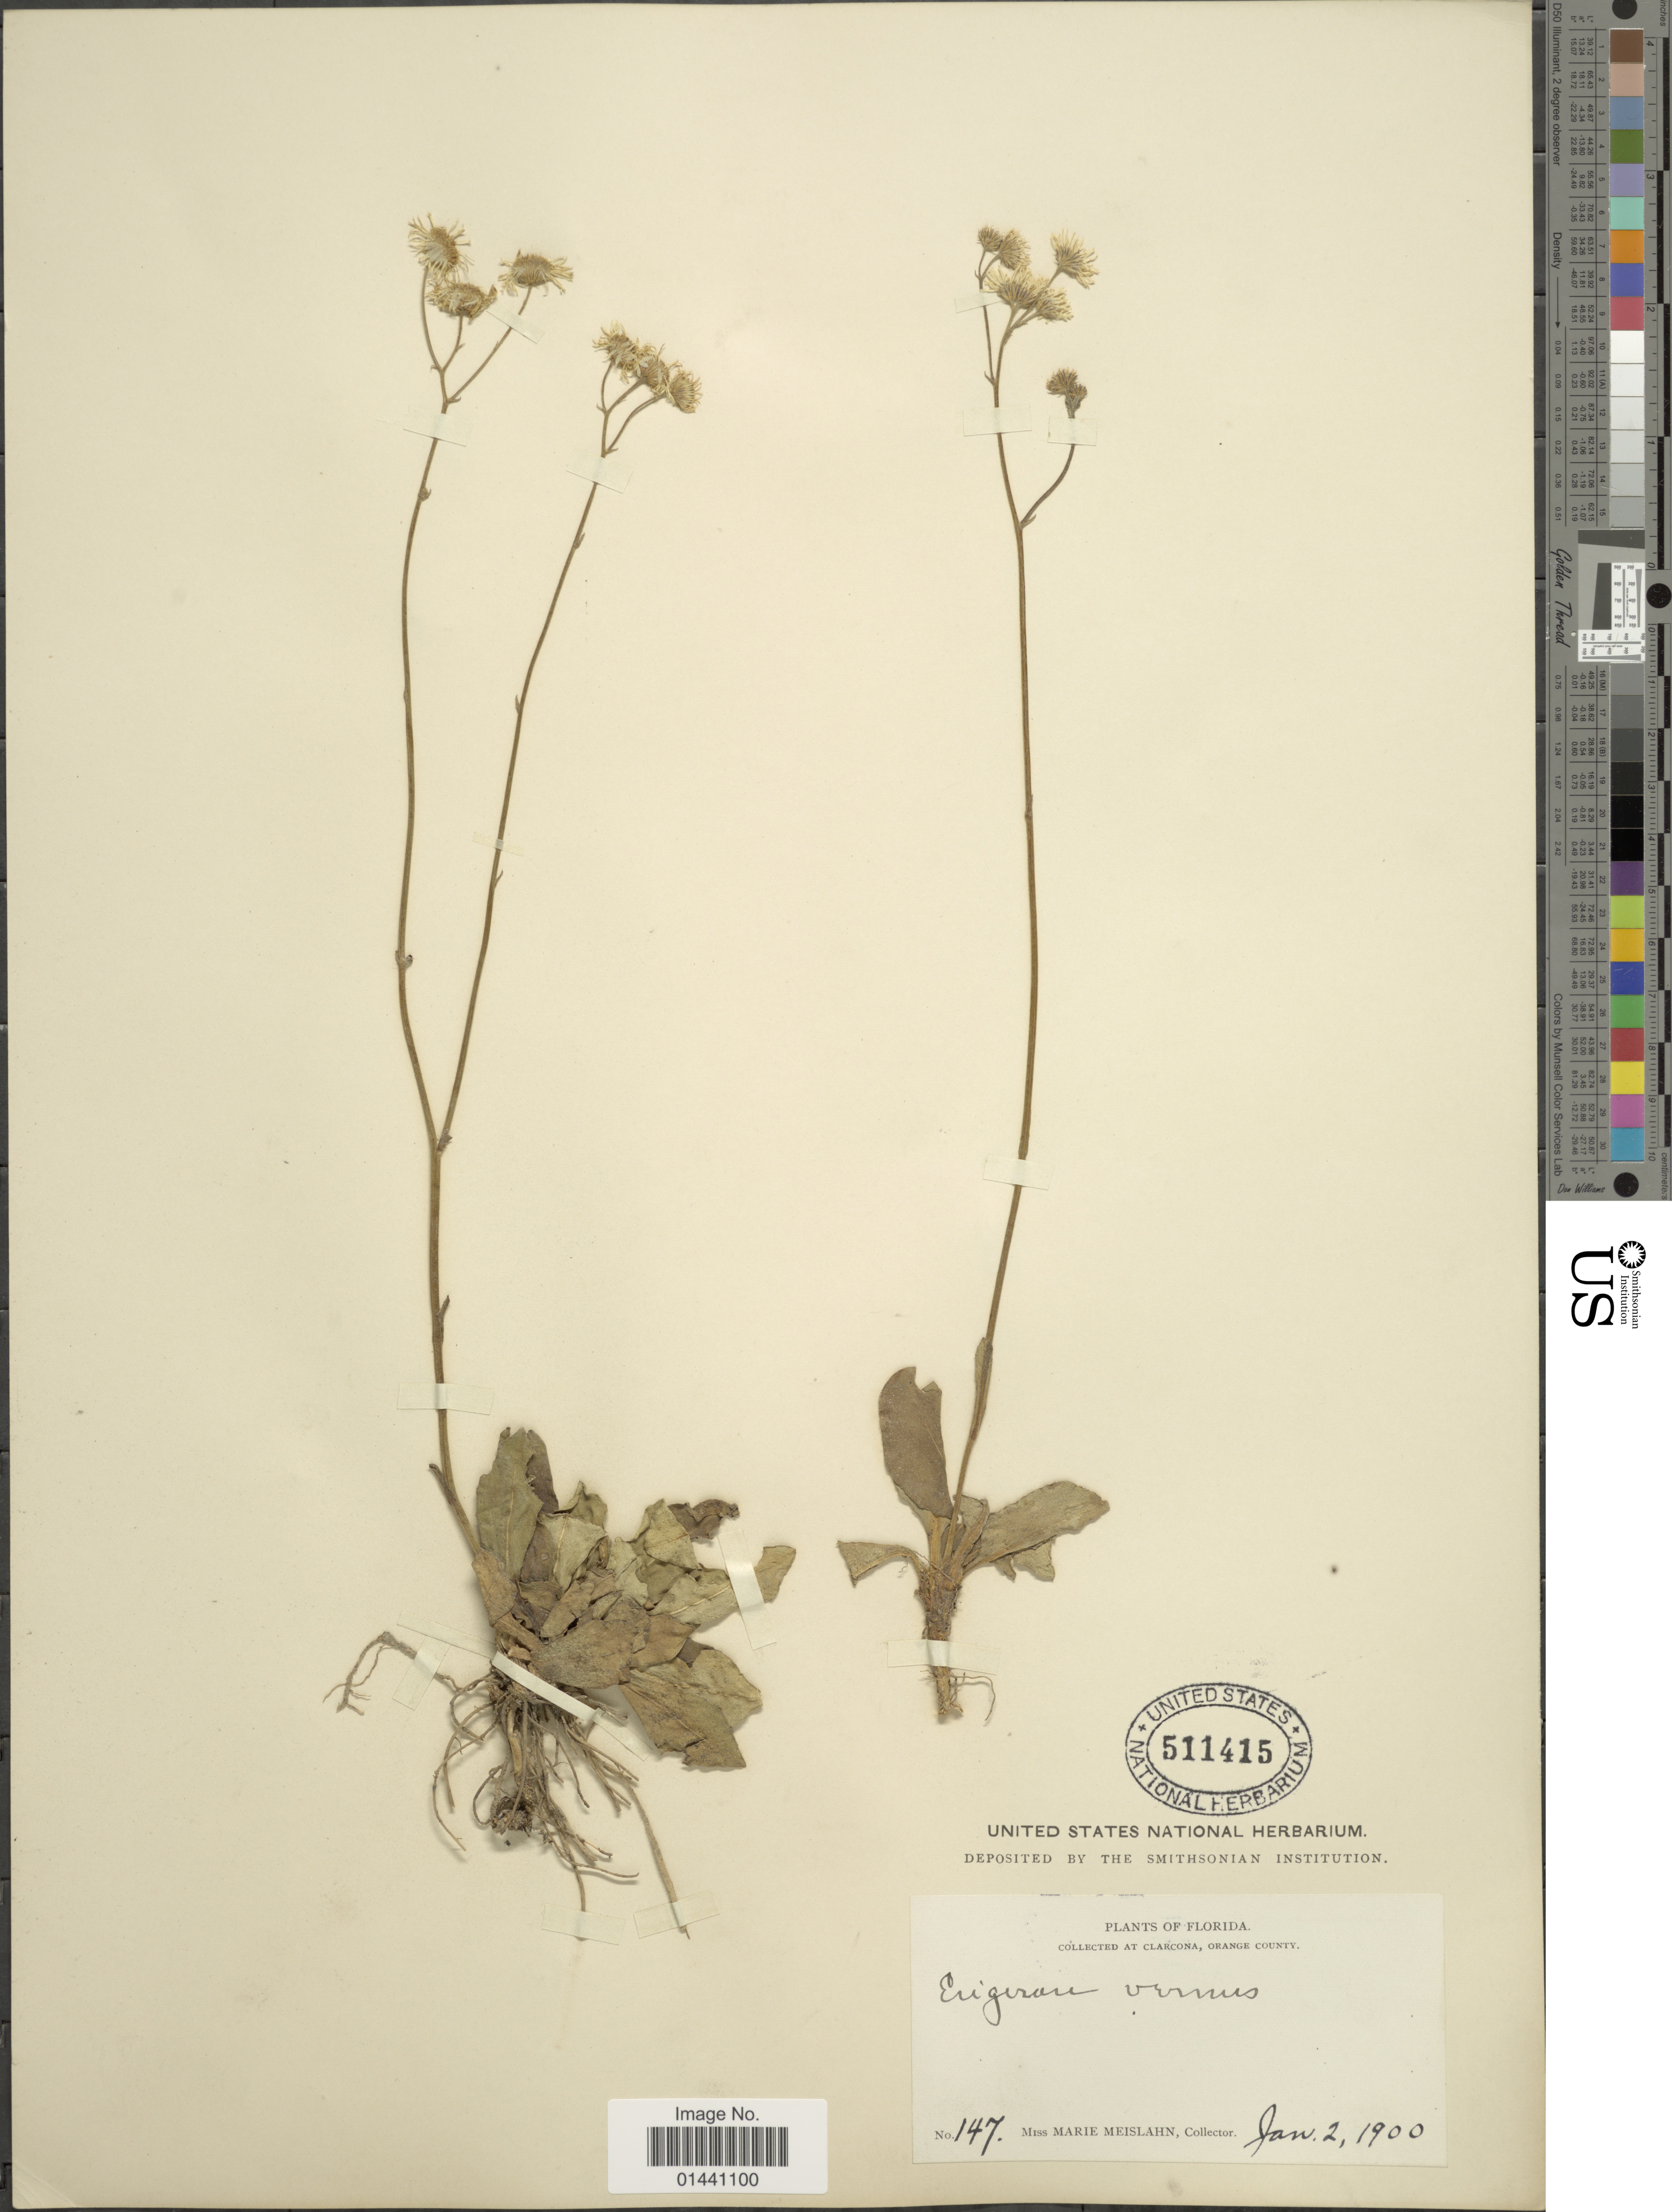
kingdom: Plantae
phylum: Tracheophyta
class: Magnoliopsida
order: Asterales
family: Asteraceae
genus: Erigeron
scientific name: Erigeron vernus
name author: (L.) Torr. & A. Gray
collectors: M. Meislahn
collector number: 147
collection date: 1900-01-02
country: United States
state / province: Florida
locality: Clarcona, Orange County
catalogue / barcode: US 511415